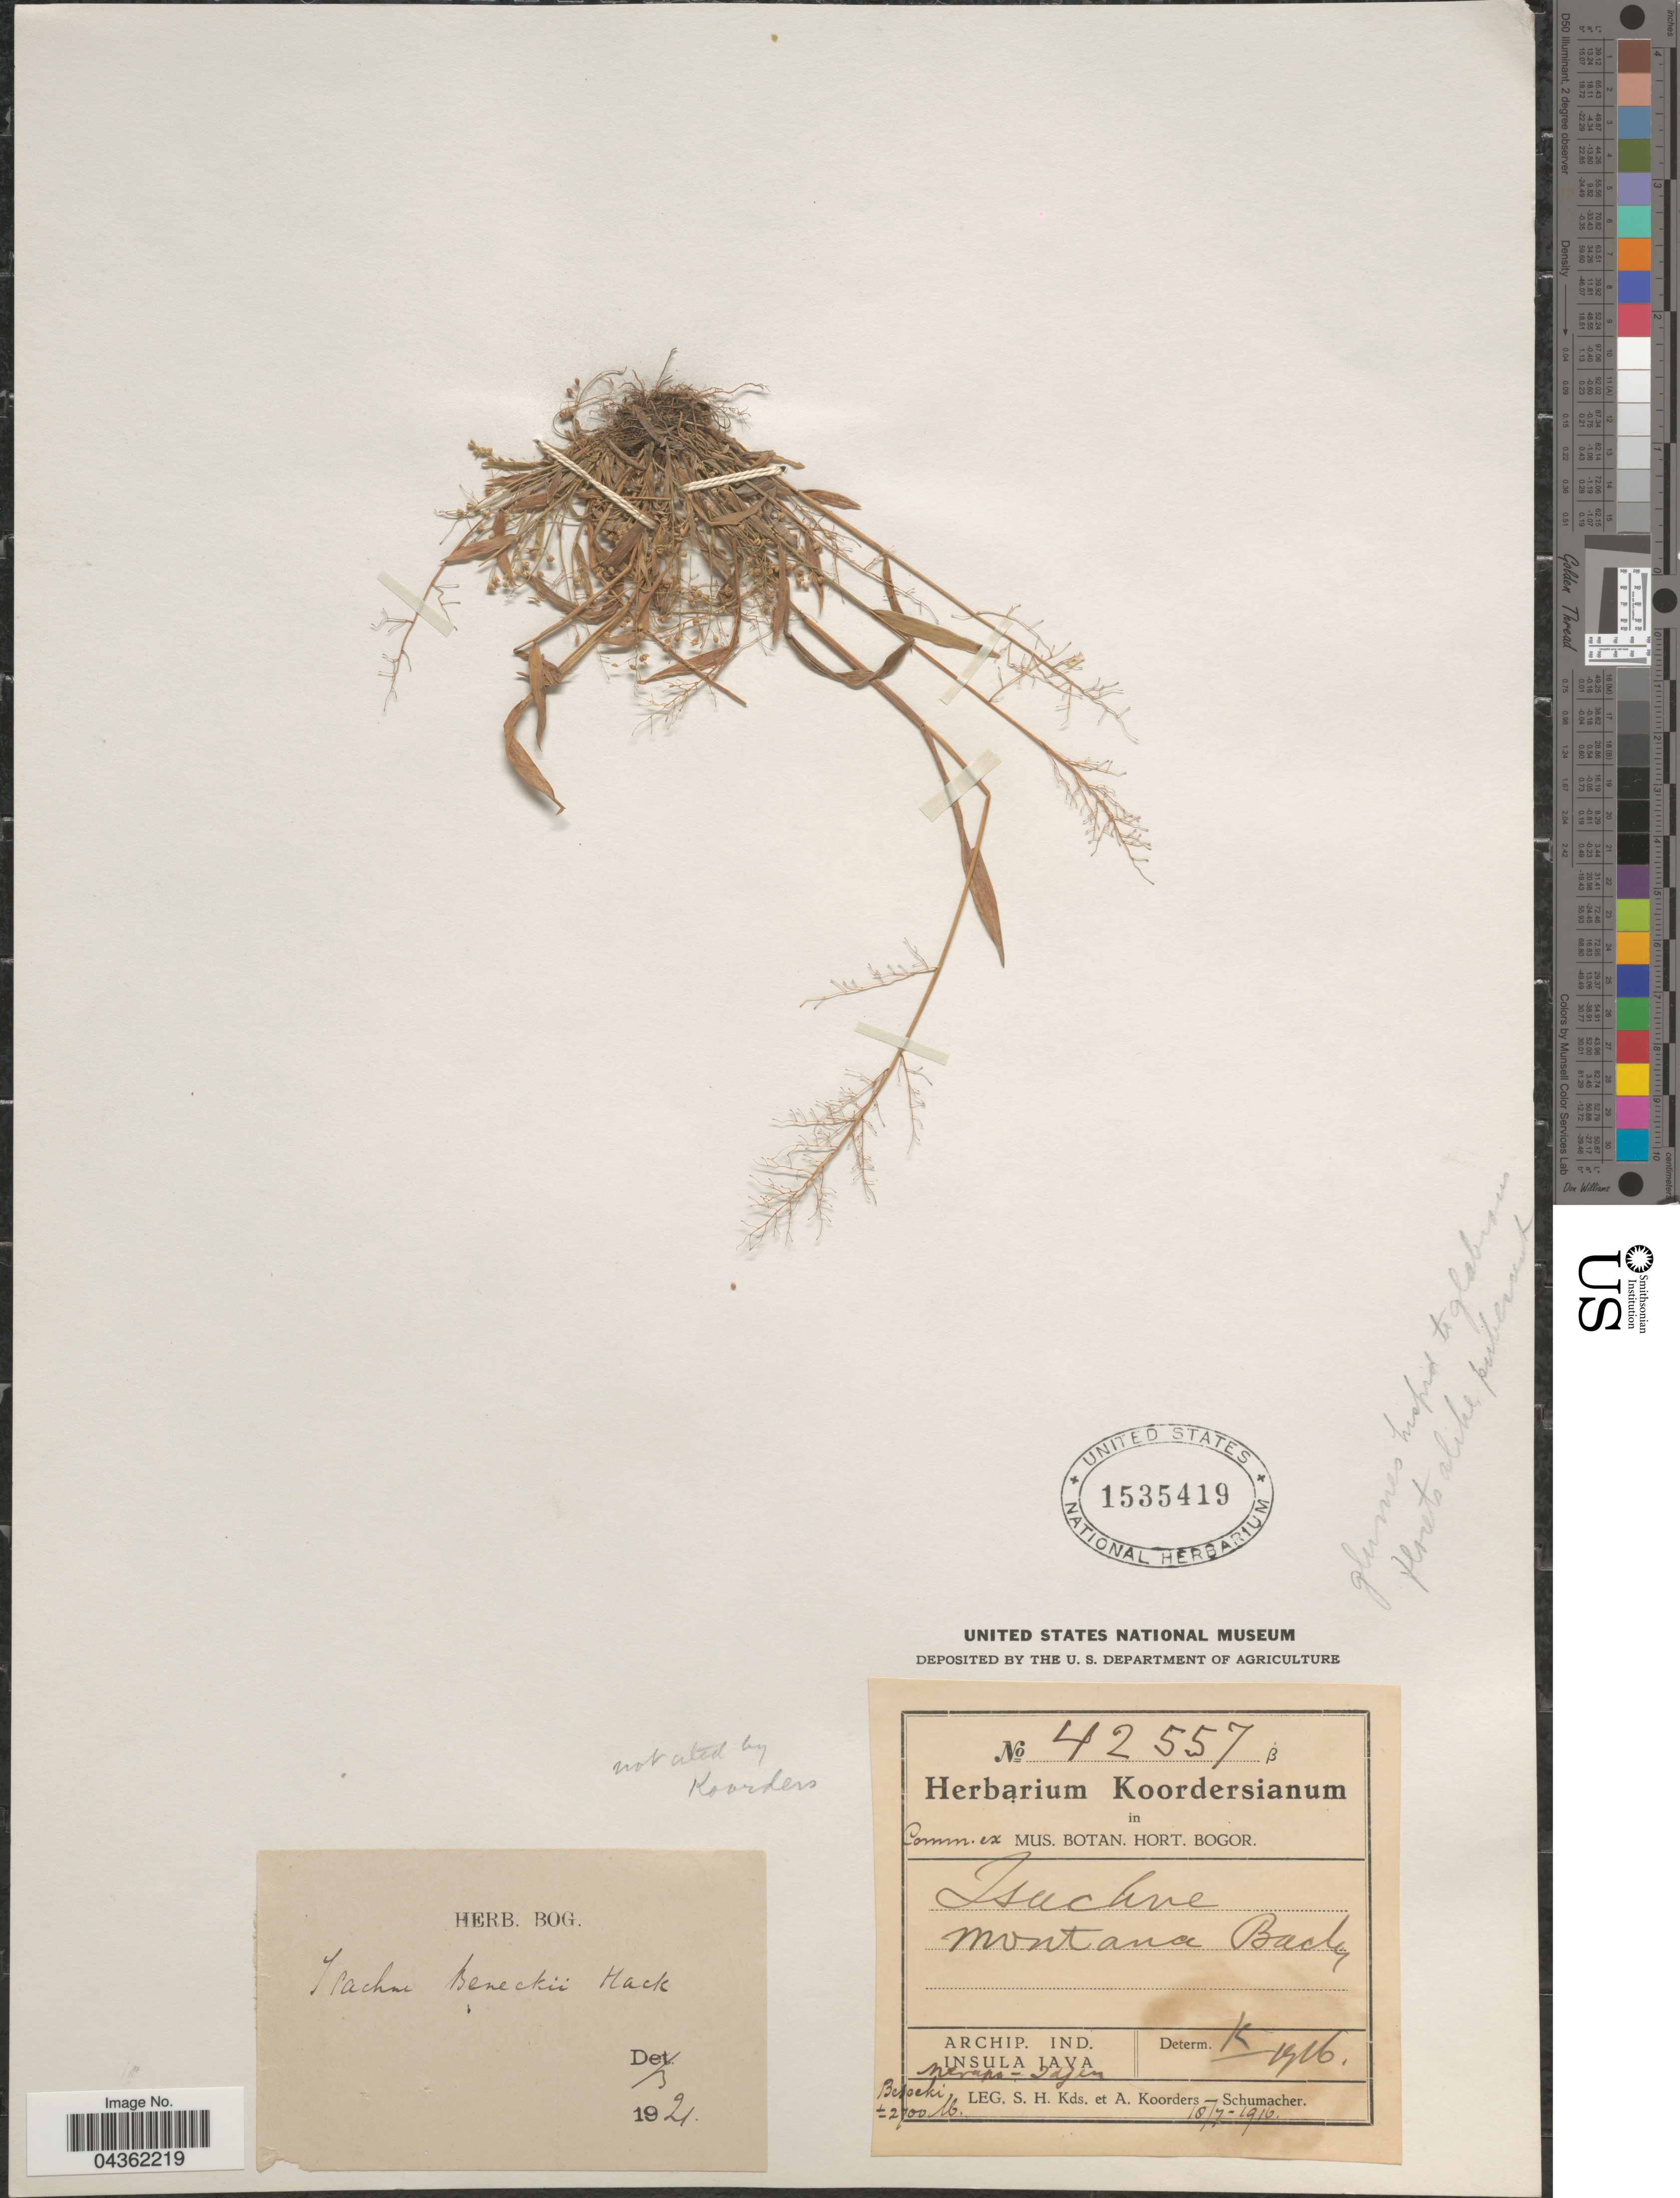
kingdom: Plantae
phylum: Tracheophyta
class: Liliopsida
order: Poales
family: Poaceae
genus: Isachne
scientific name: Isachne clarkei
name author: Hook. f.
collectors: S. H. Koorders, S. H. Koorders & A. Koorders-Schumacher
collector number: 42557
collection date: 1916-07-18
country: Indonesia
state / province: Java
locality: Archip. Ind. Insula Java. Besoeki.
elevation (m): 2700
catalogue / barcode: US 1535419